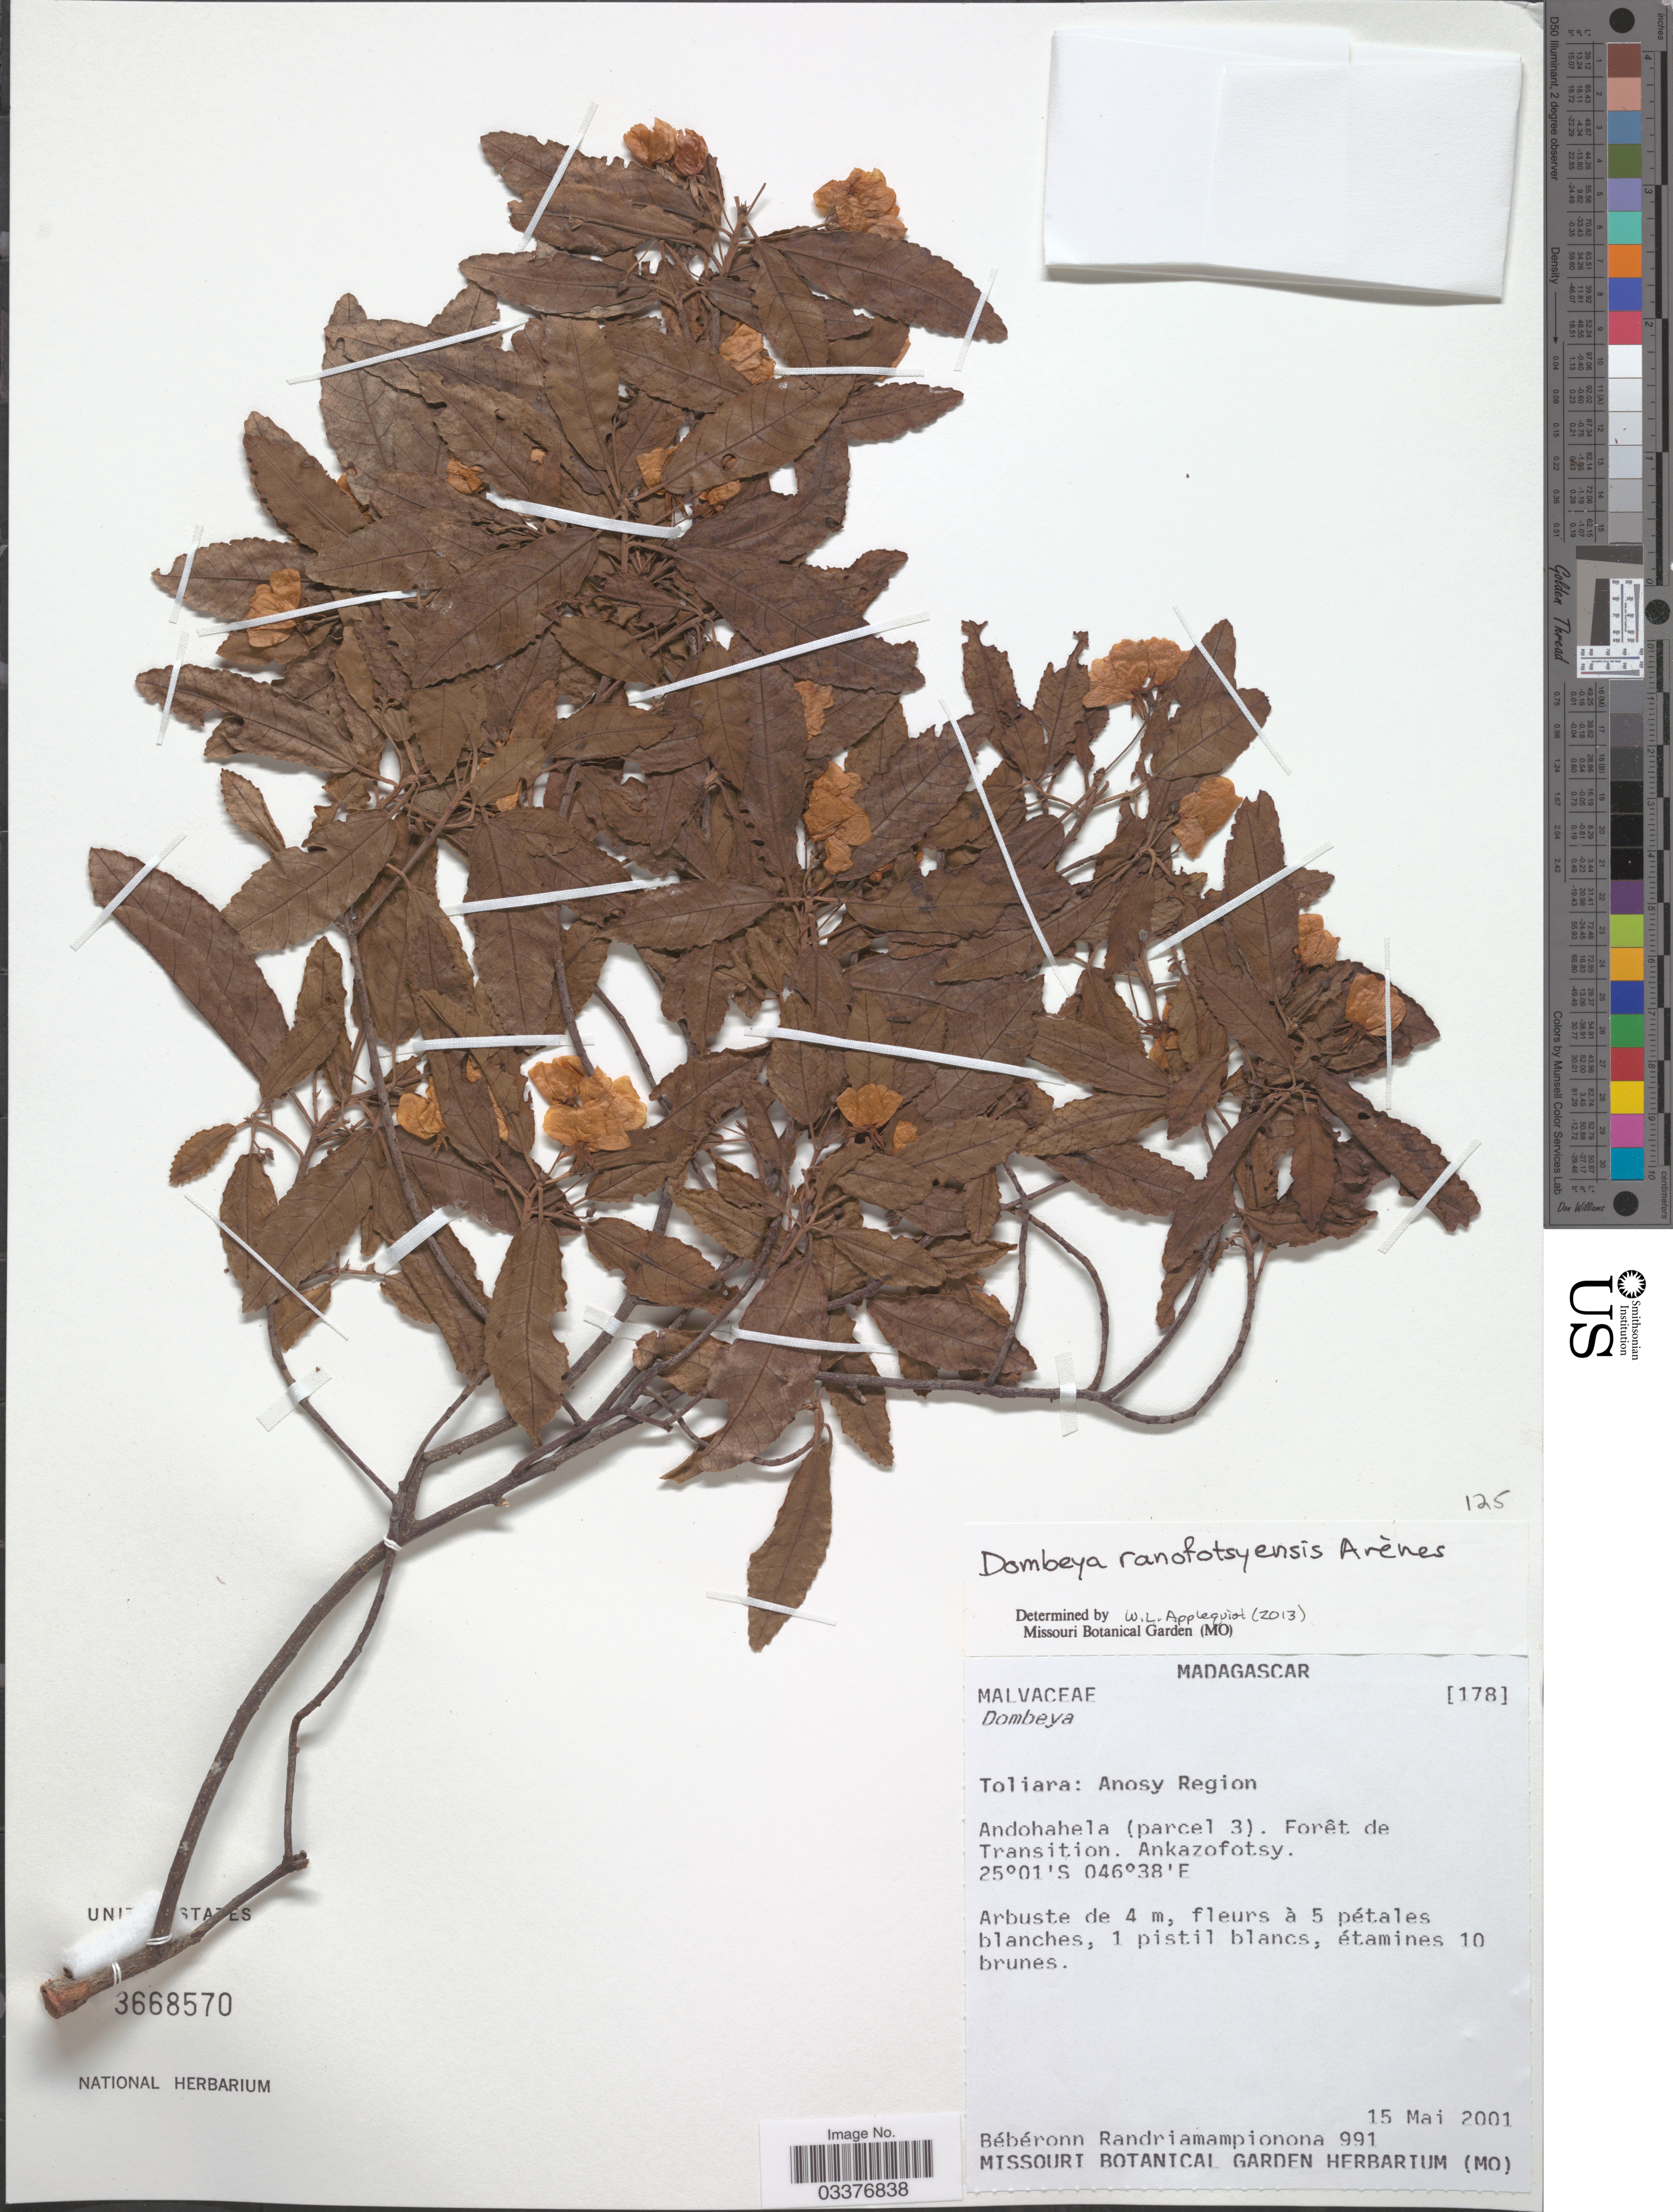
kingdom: Plantae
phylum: Tracheophyta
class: Magnoliopsida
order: Malvales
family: Malvaceae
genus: Dombeya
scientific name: Dombeya ranofotsyensis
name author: Arènes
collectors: B. Randriamampionona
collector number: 991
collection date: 2001-05-15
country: Madagascar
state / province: Anosy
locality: Anosy Region. Andohahela (parcel 3). Forêt de Transition. Ankazofotsy.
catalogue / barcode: US 3668570